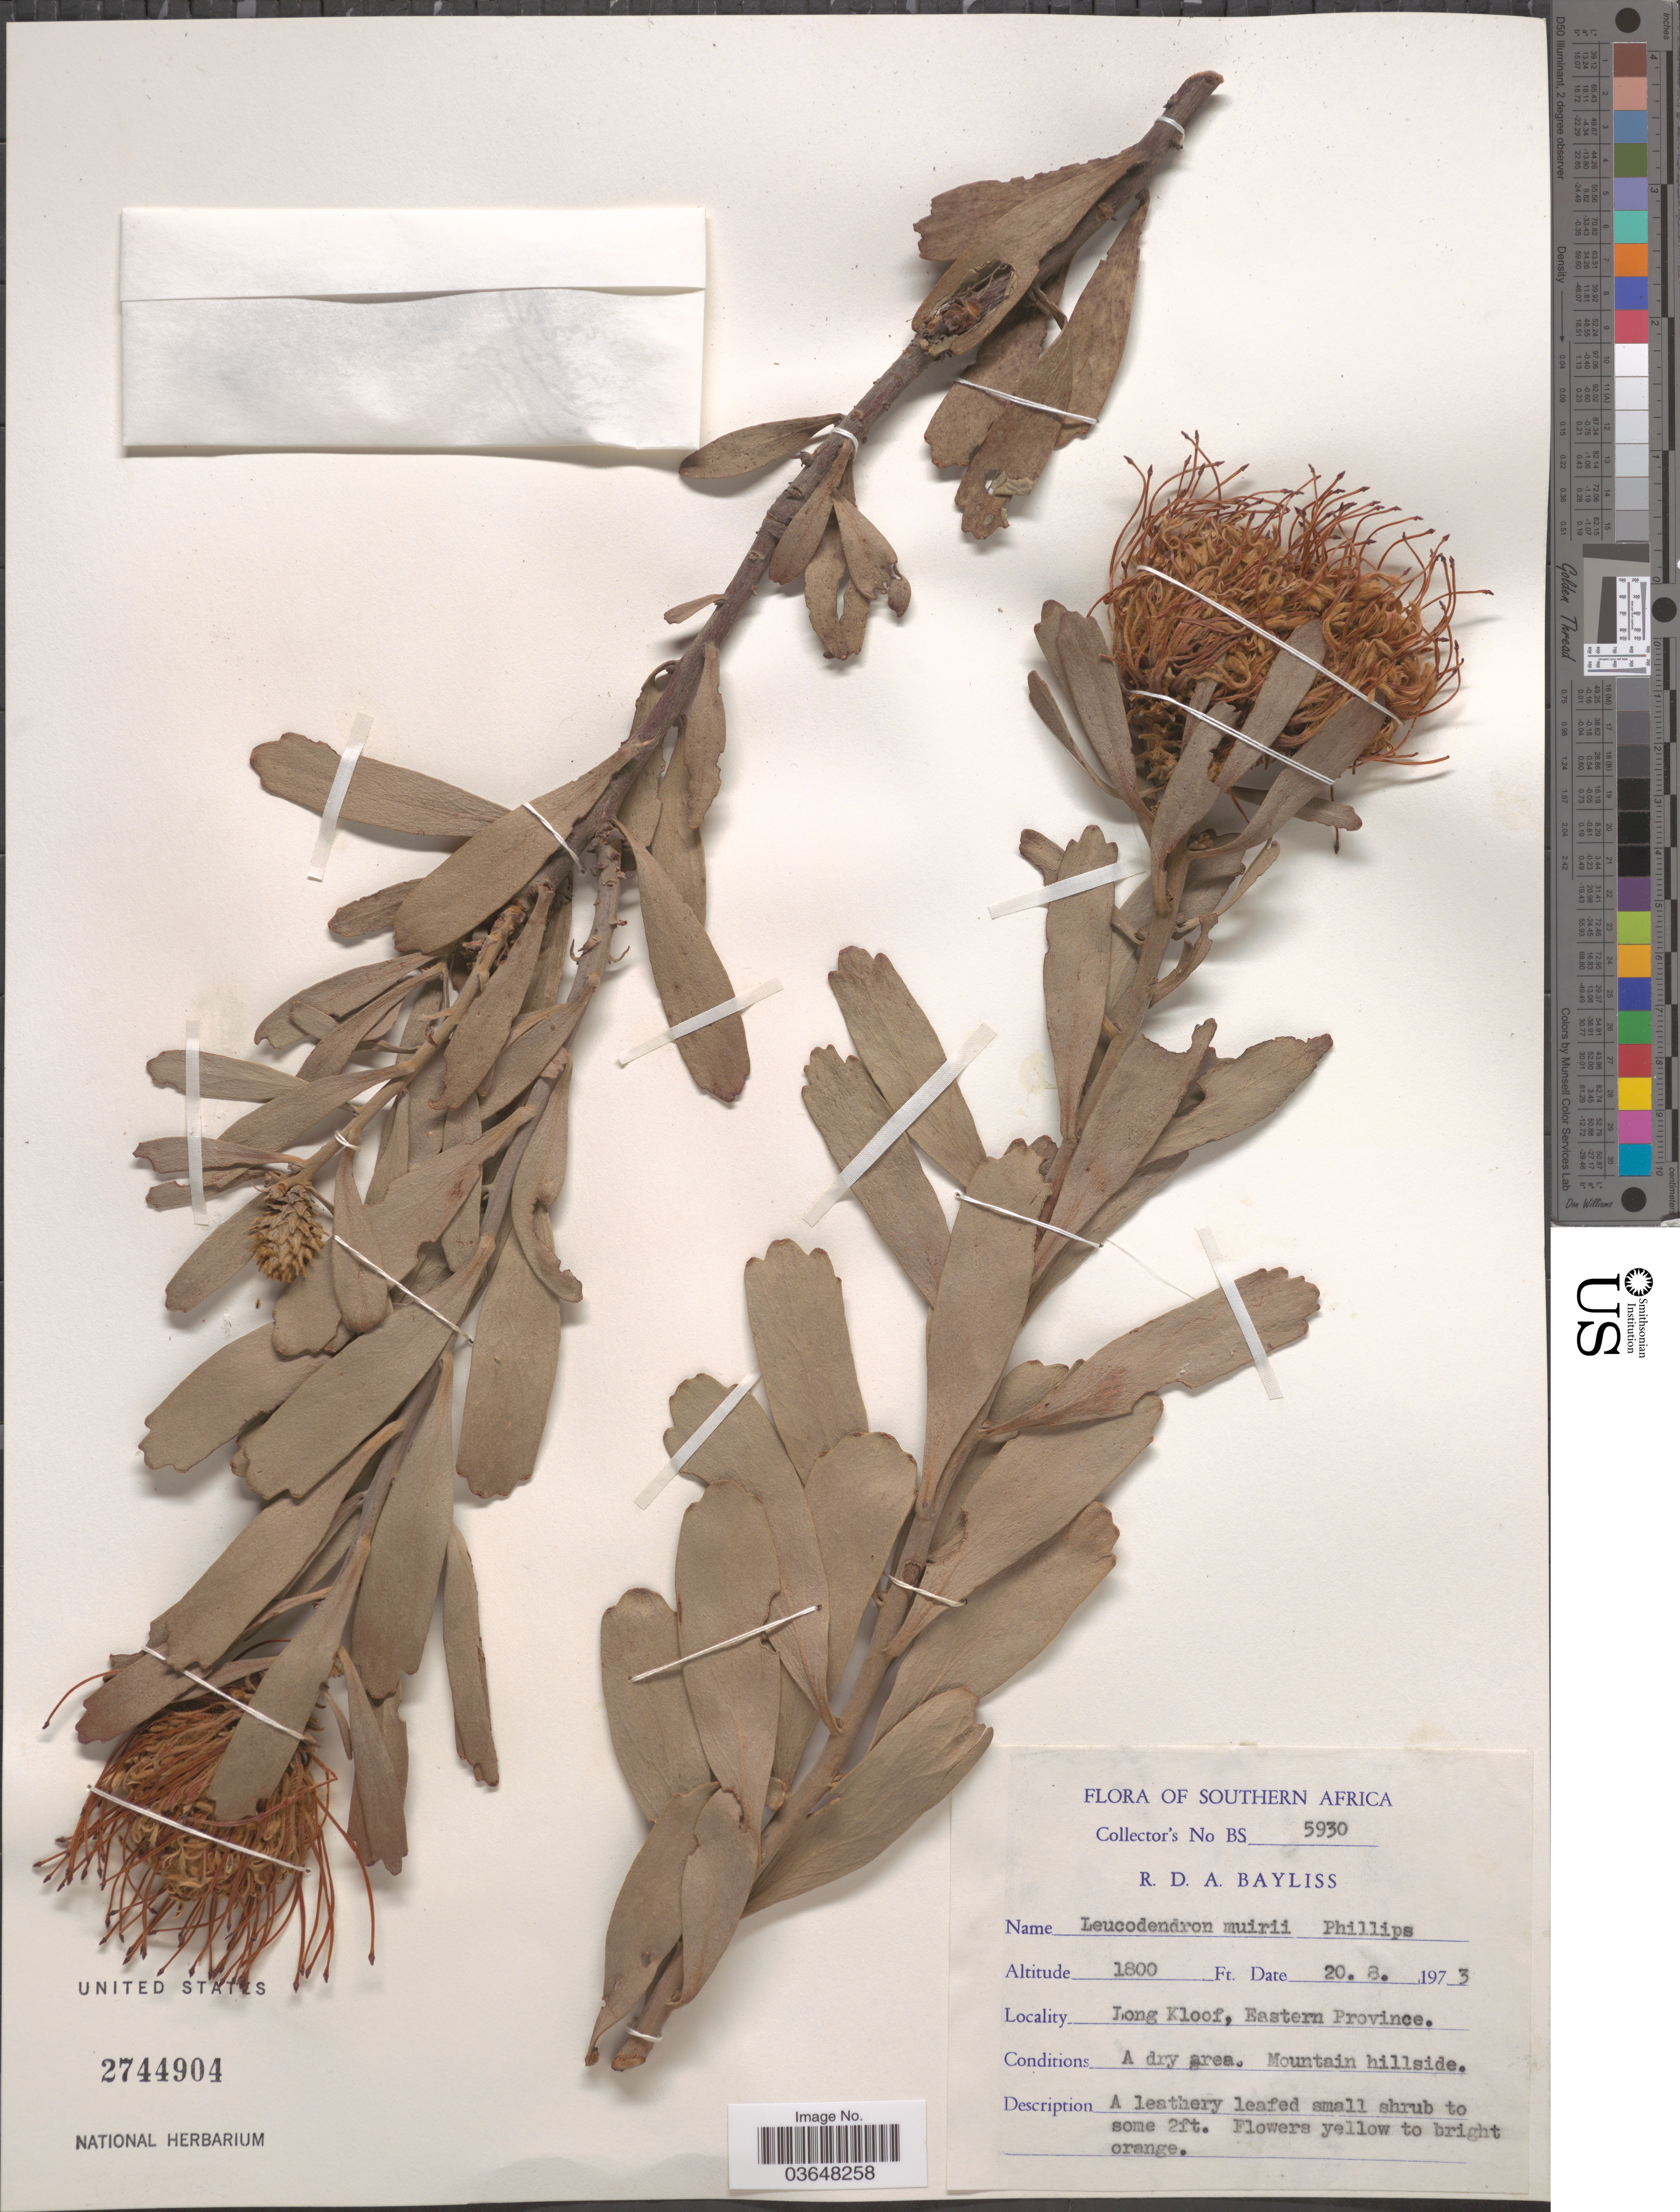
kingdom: Plantae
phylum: Tracheophyta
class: Magnoliopsida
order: Proteales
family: Proteaceae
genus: Leucadendron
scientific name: Leucadendron muirii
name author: E. Phillips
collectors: R. Bayliss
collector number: BS5930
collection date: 1973-08-20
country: South Africa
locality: Southern Africa. Long Kloof, Eastern Province.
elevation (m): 549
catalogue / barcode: US 2744904